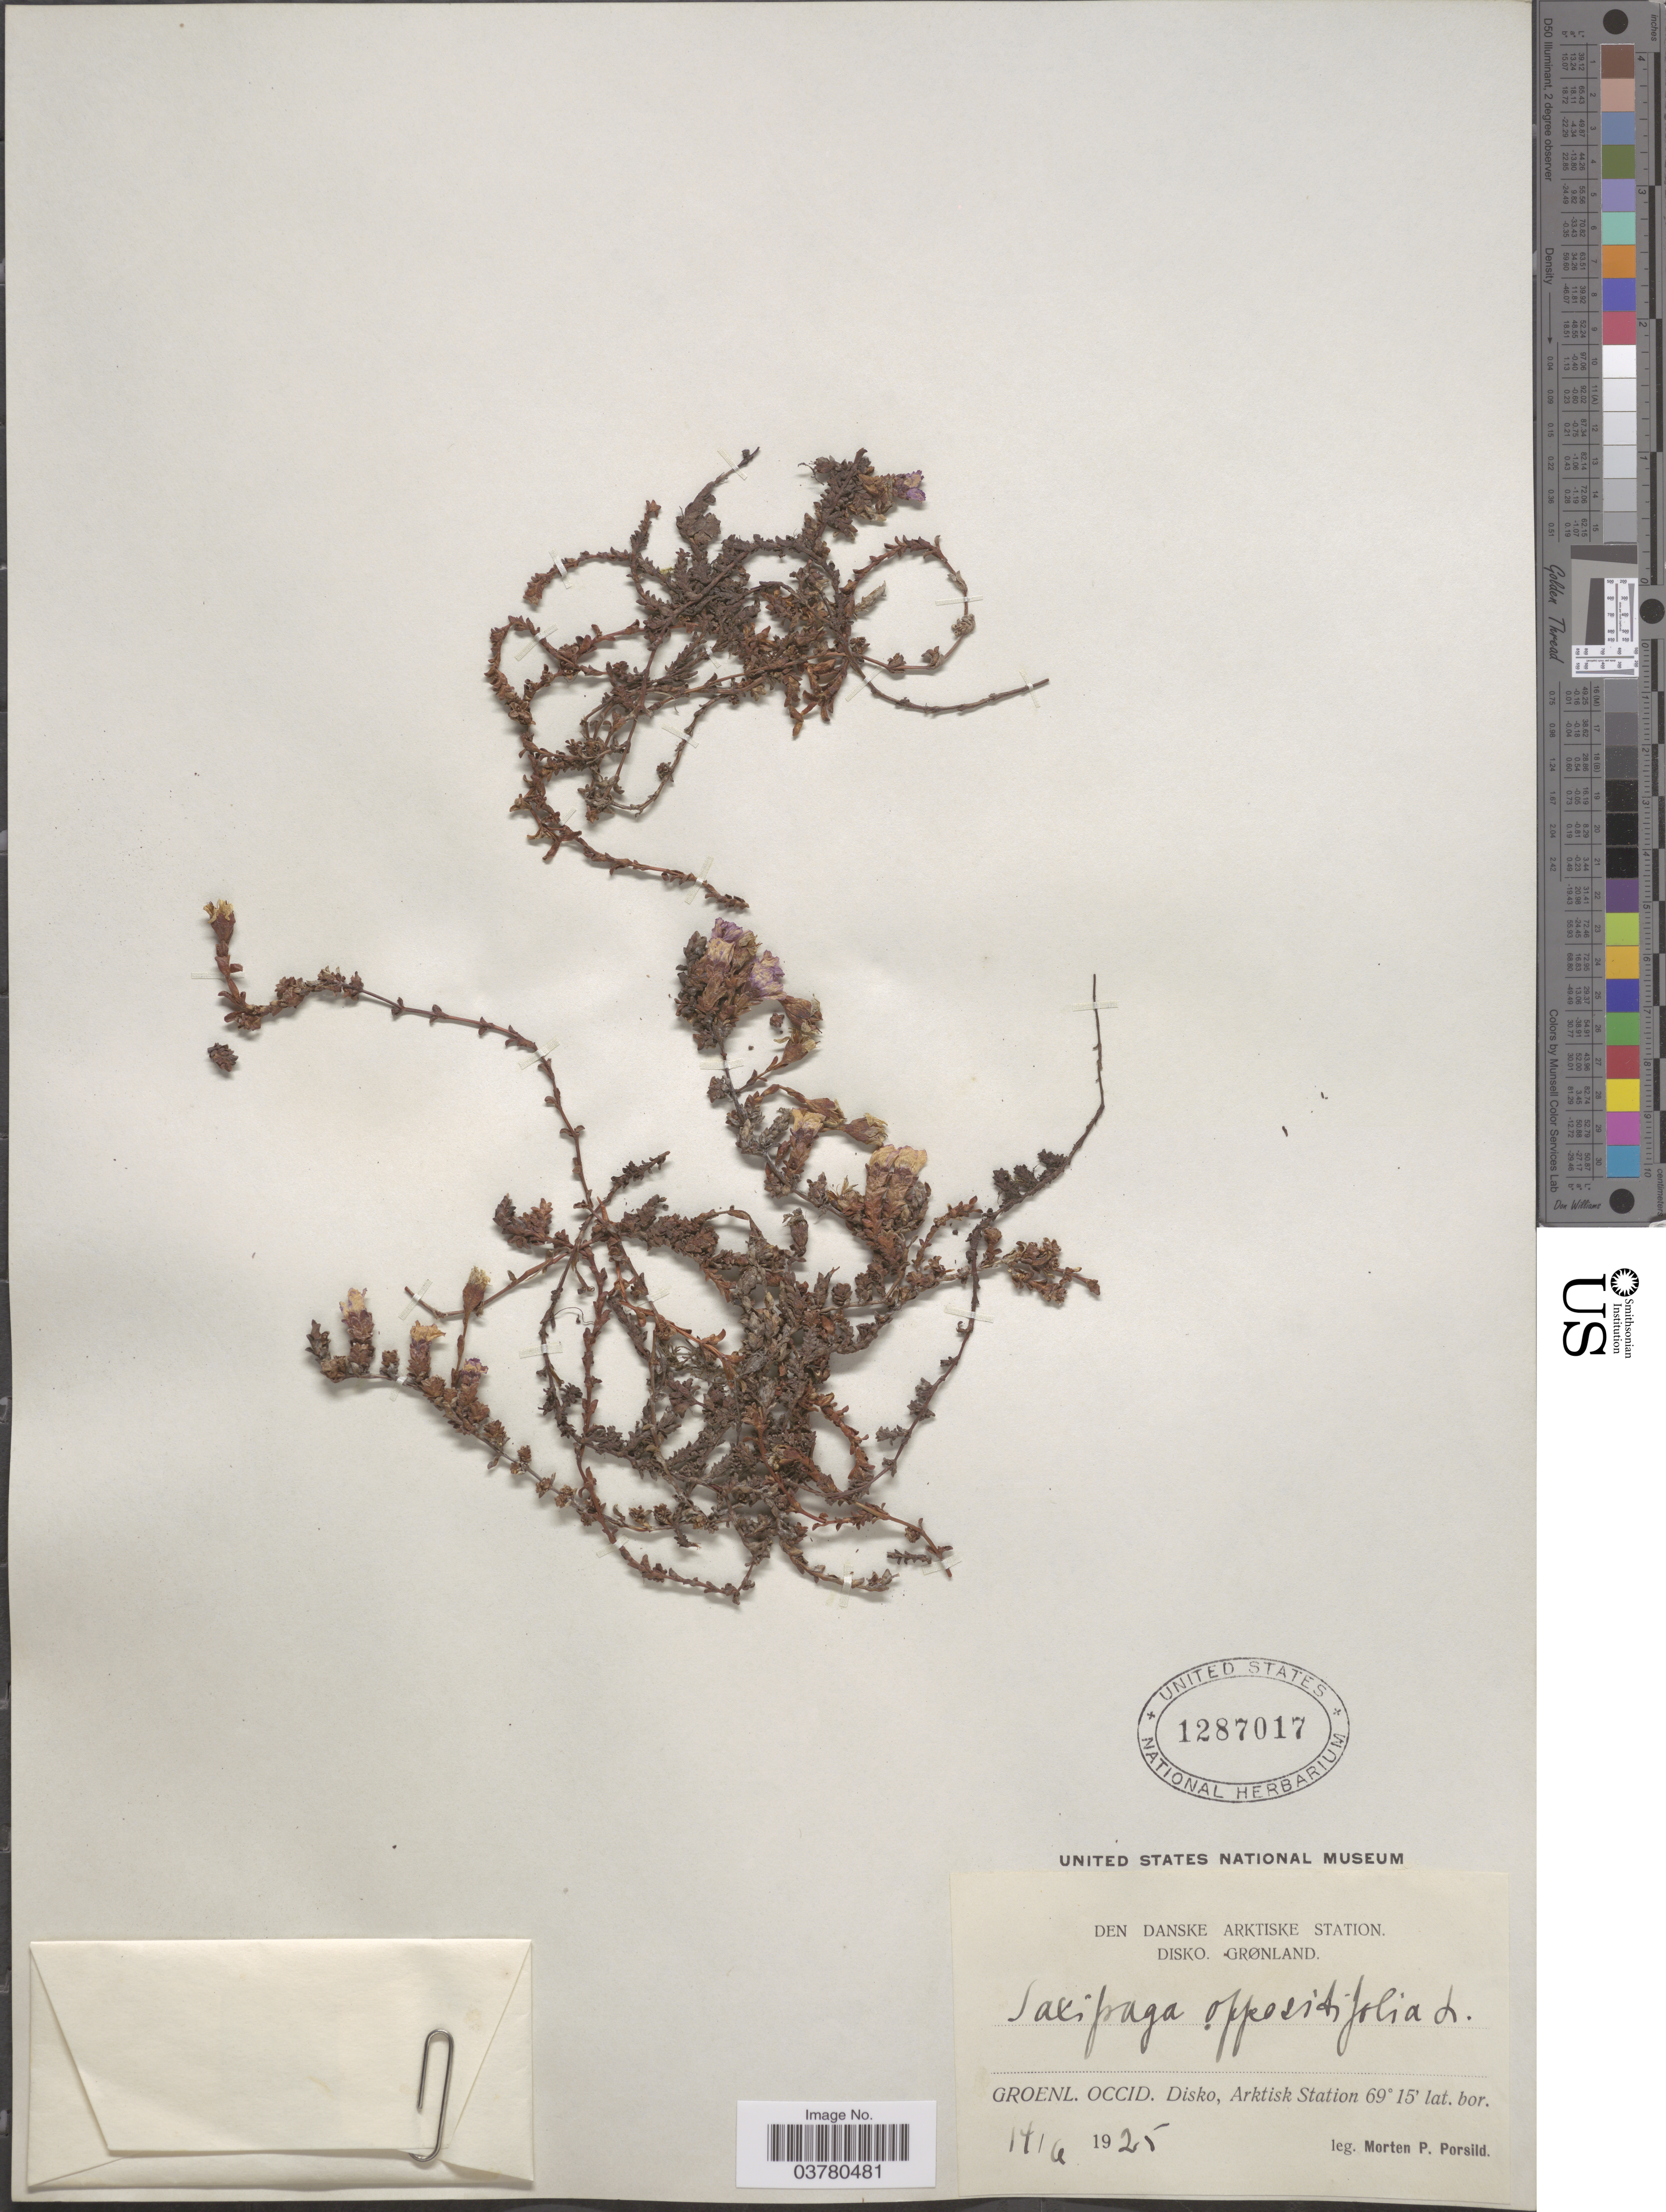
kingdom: Plantae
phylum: Tracheophyta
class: Magnoliopsida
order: Saxifragales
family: Saxifragaceae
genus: Saxifraga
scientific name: Saxifraga oppositifolia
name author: L.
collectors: M. P. Porsild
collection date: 1925-06-14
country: Greenland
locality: Den Danske Arktiske Station. Disko. Grønland. Groenl. Occid. Disko, Arktisk Station.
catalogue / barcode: US 1287017